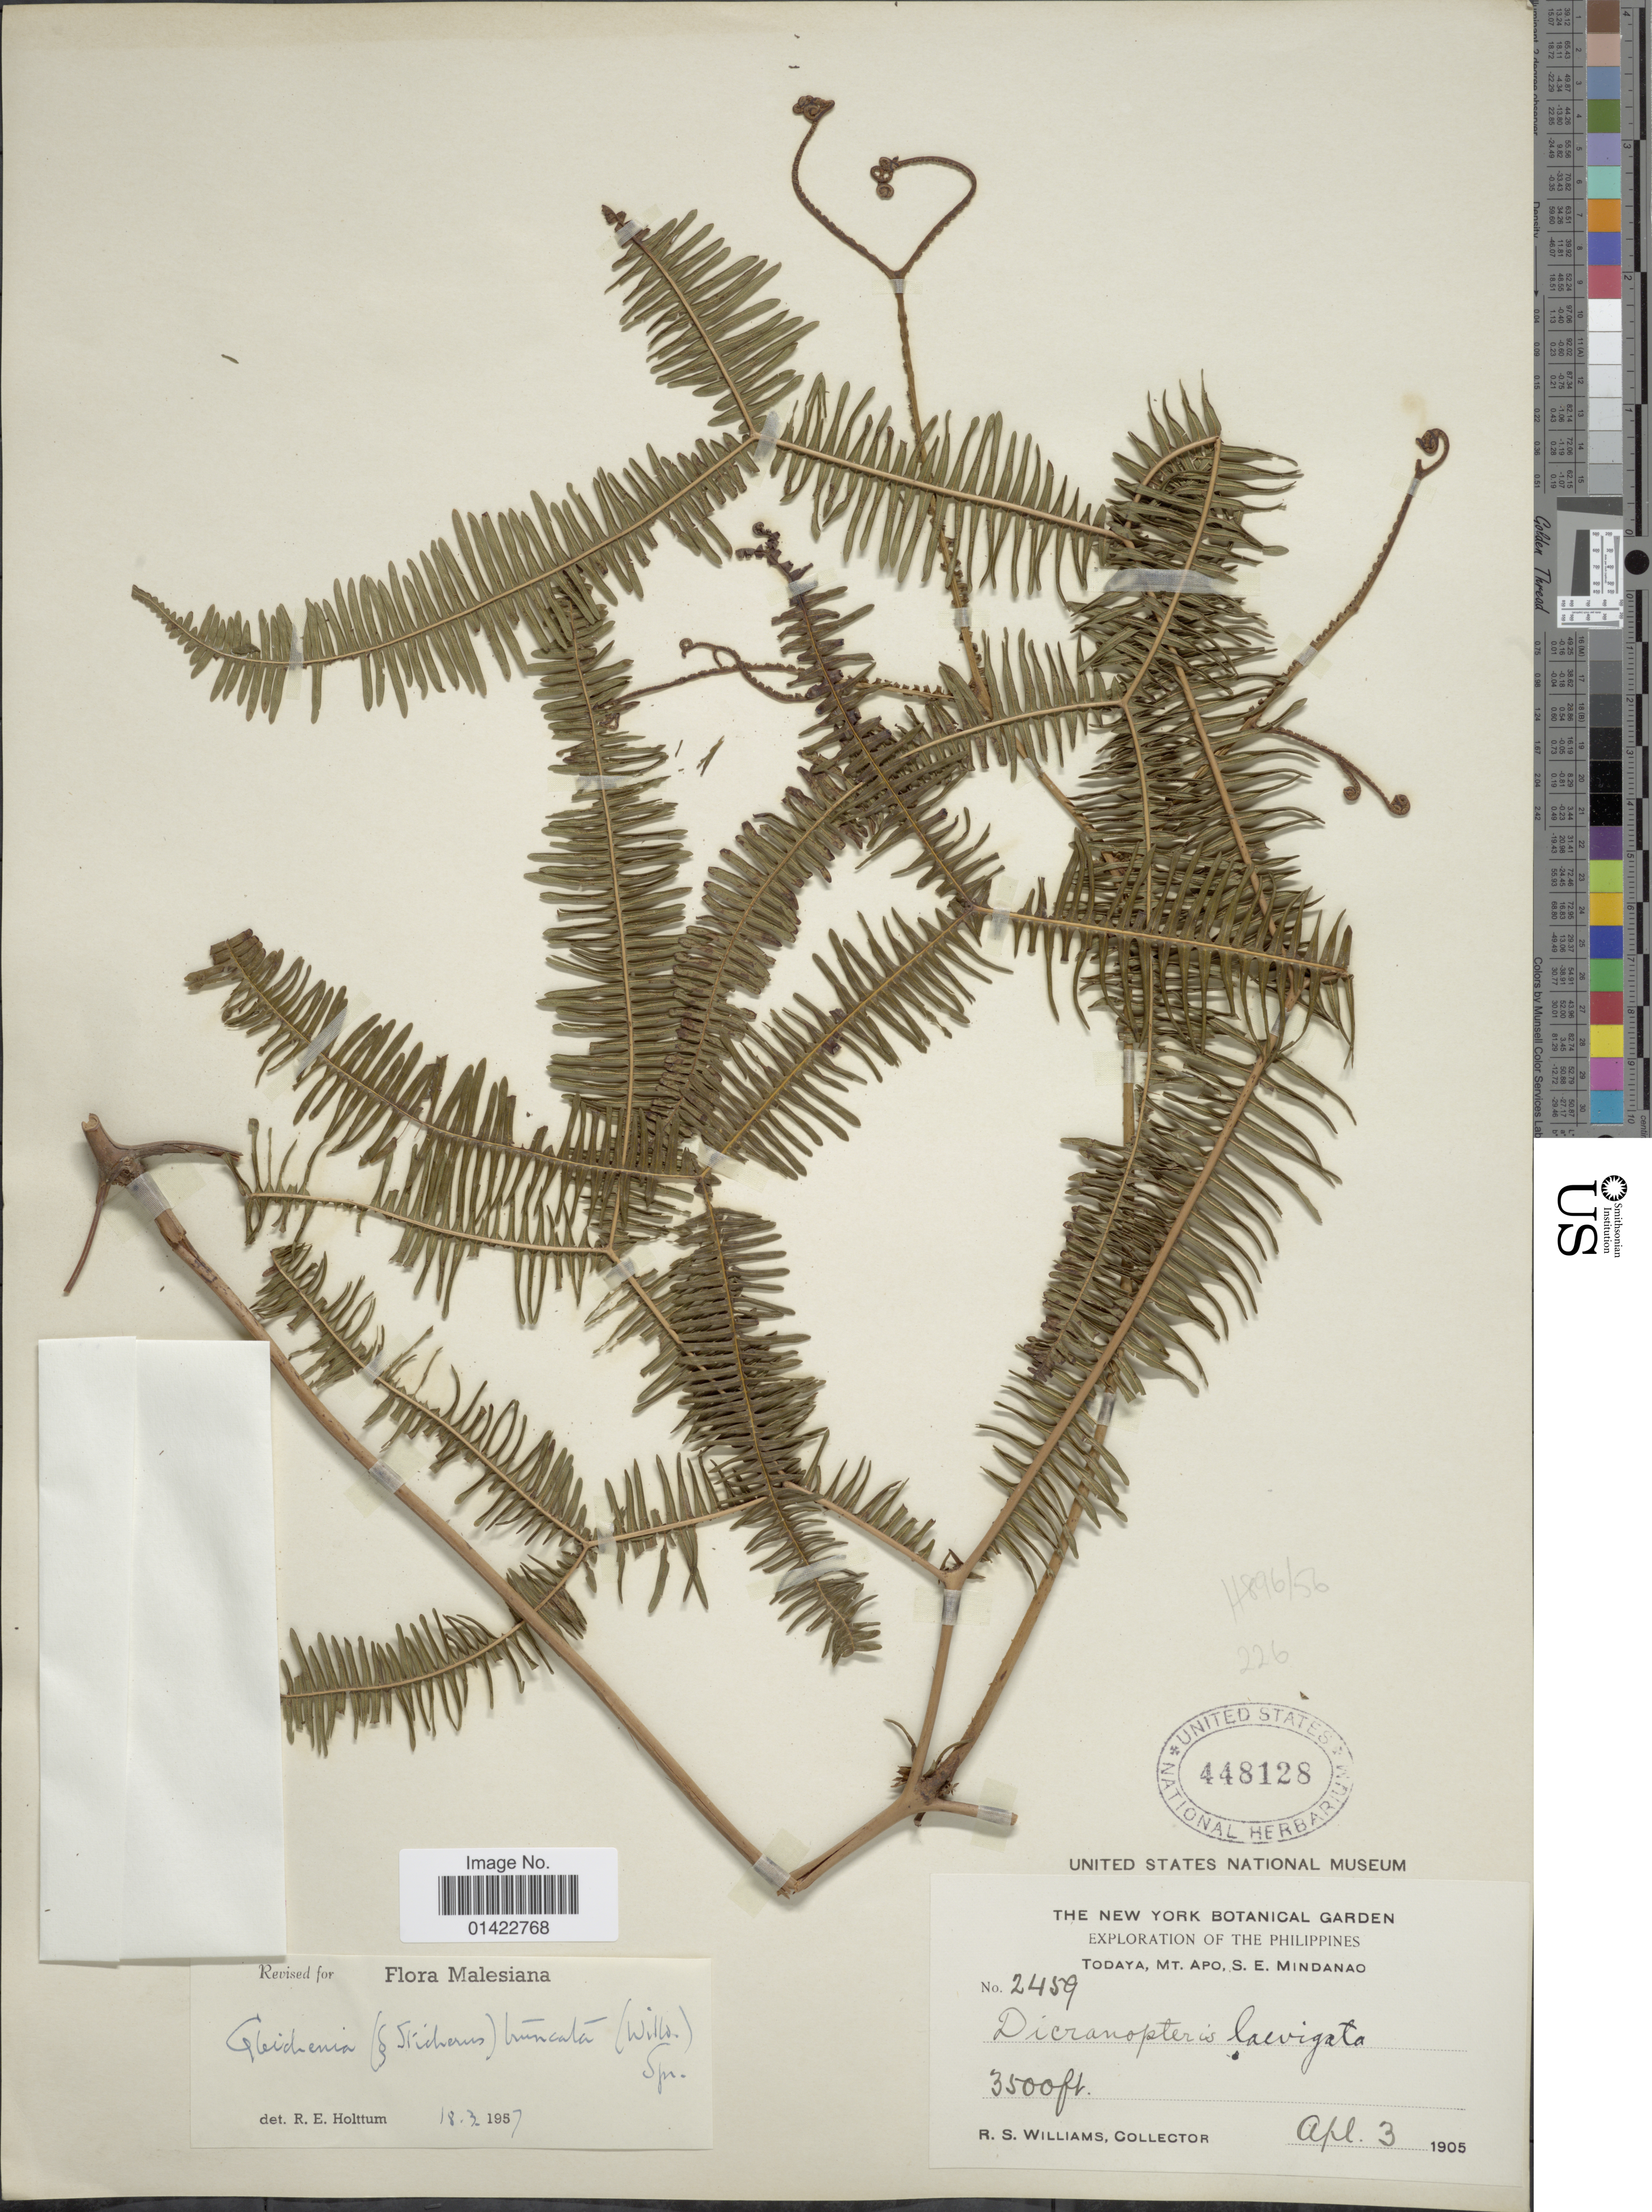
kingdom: Plantae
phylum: Tracheophyta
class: Polypodiopsida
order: Gleicheniales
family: Gleicheniaceae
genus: Sticherus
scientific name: Sticherus truncatus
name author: (Willd.) Nakai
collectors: R. S. Williams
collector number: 2459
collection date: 1905-04-03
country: Philippines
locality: Todaya,Mt. Apo, S. E. Mindanao.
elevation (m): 1067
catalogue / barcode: US 448128